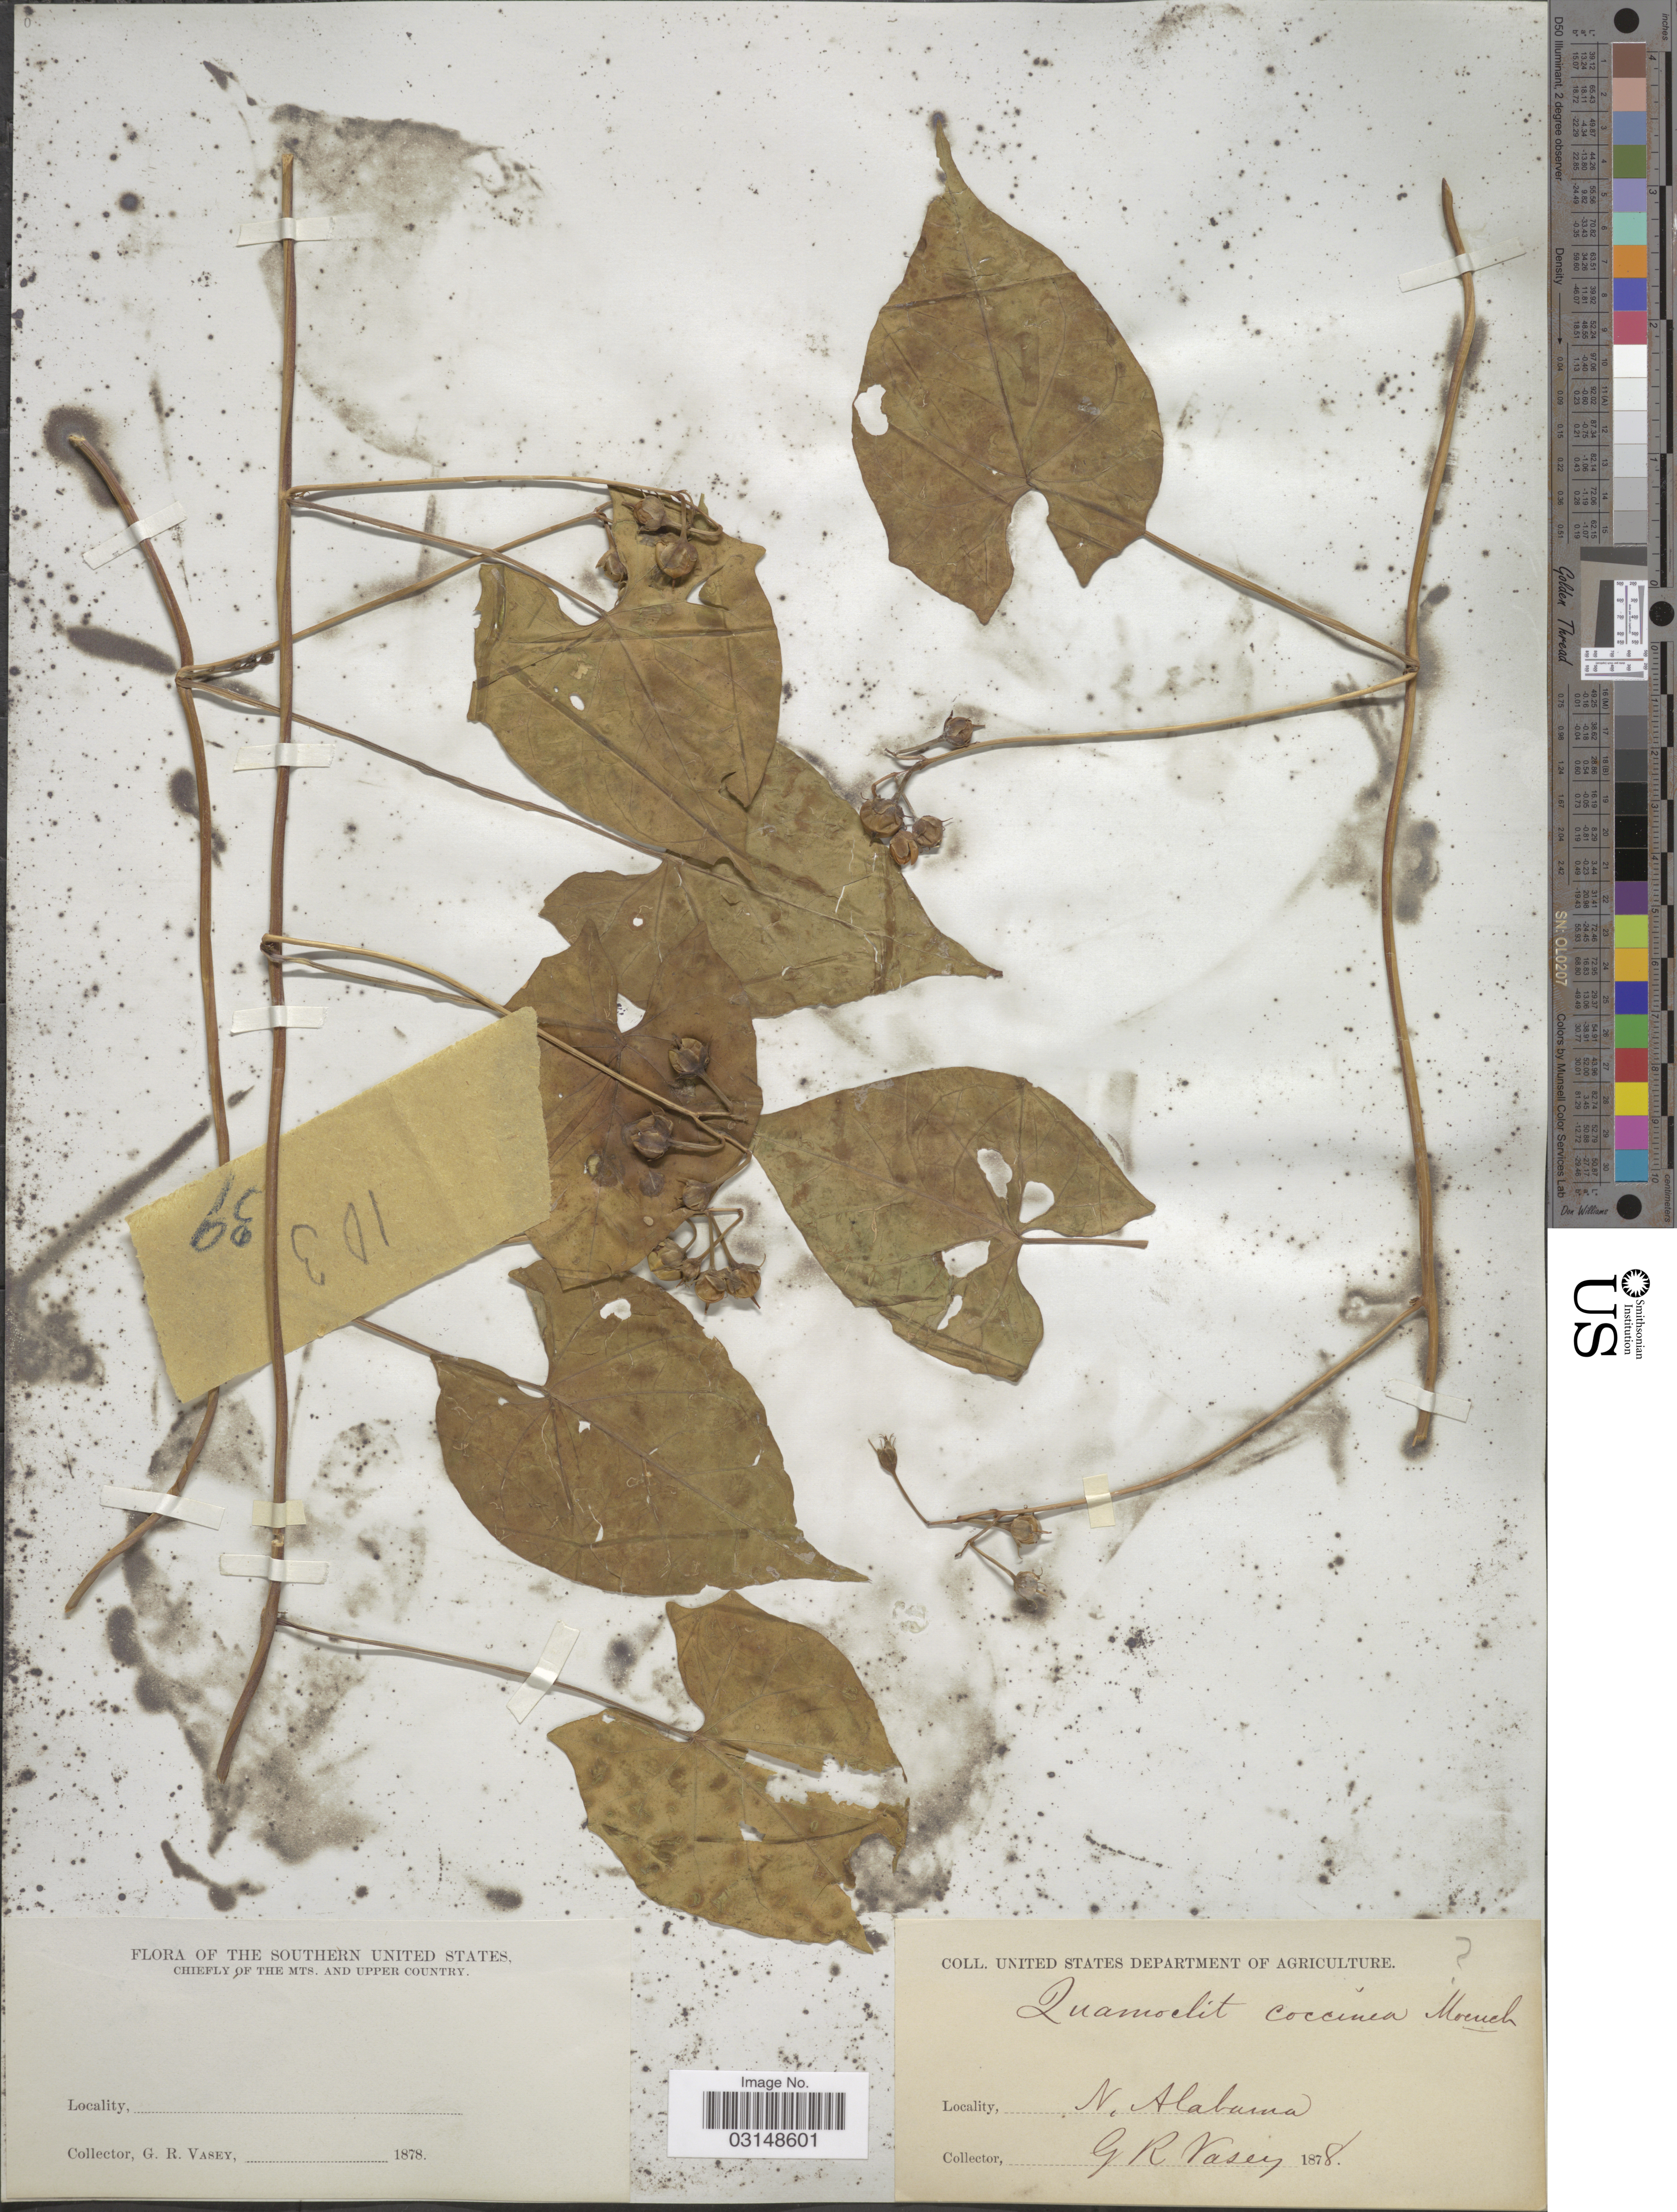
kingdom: Plantae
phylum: Tracheophyta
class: Magnoliopsida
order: Solanales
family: Convolvulaceae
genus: Ipomoea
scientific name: Ipomoea coccinea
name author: L.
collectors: G. R. Vasey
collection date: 1878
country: United States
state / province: Alabama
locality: N. Alabama, The Southern Unites States, Chiefly of The Mts. and Upper Country.